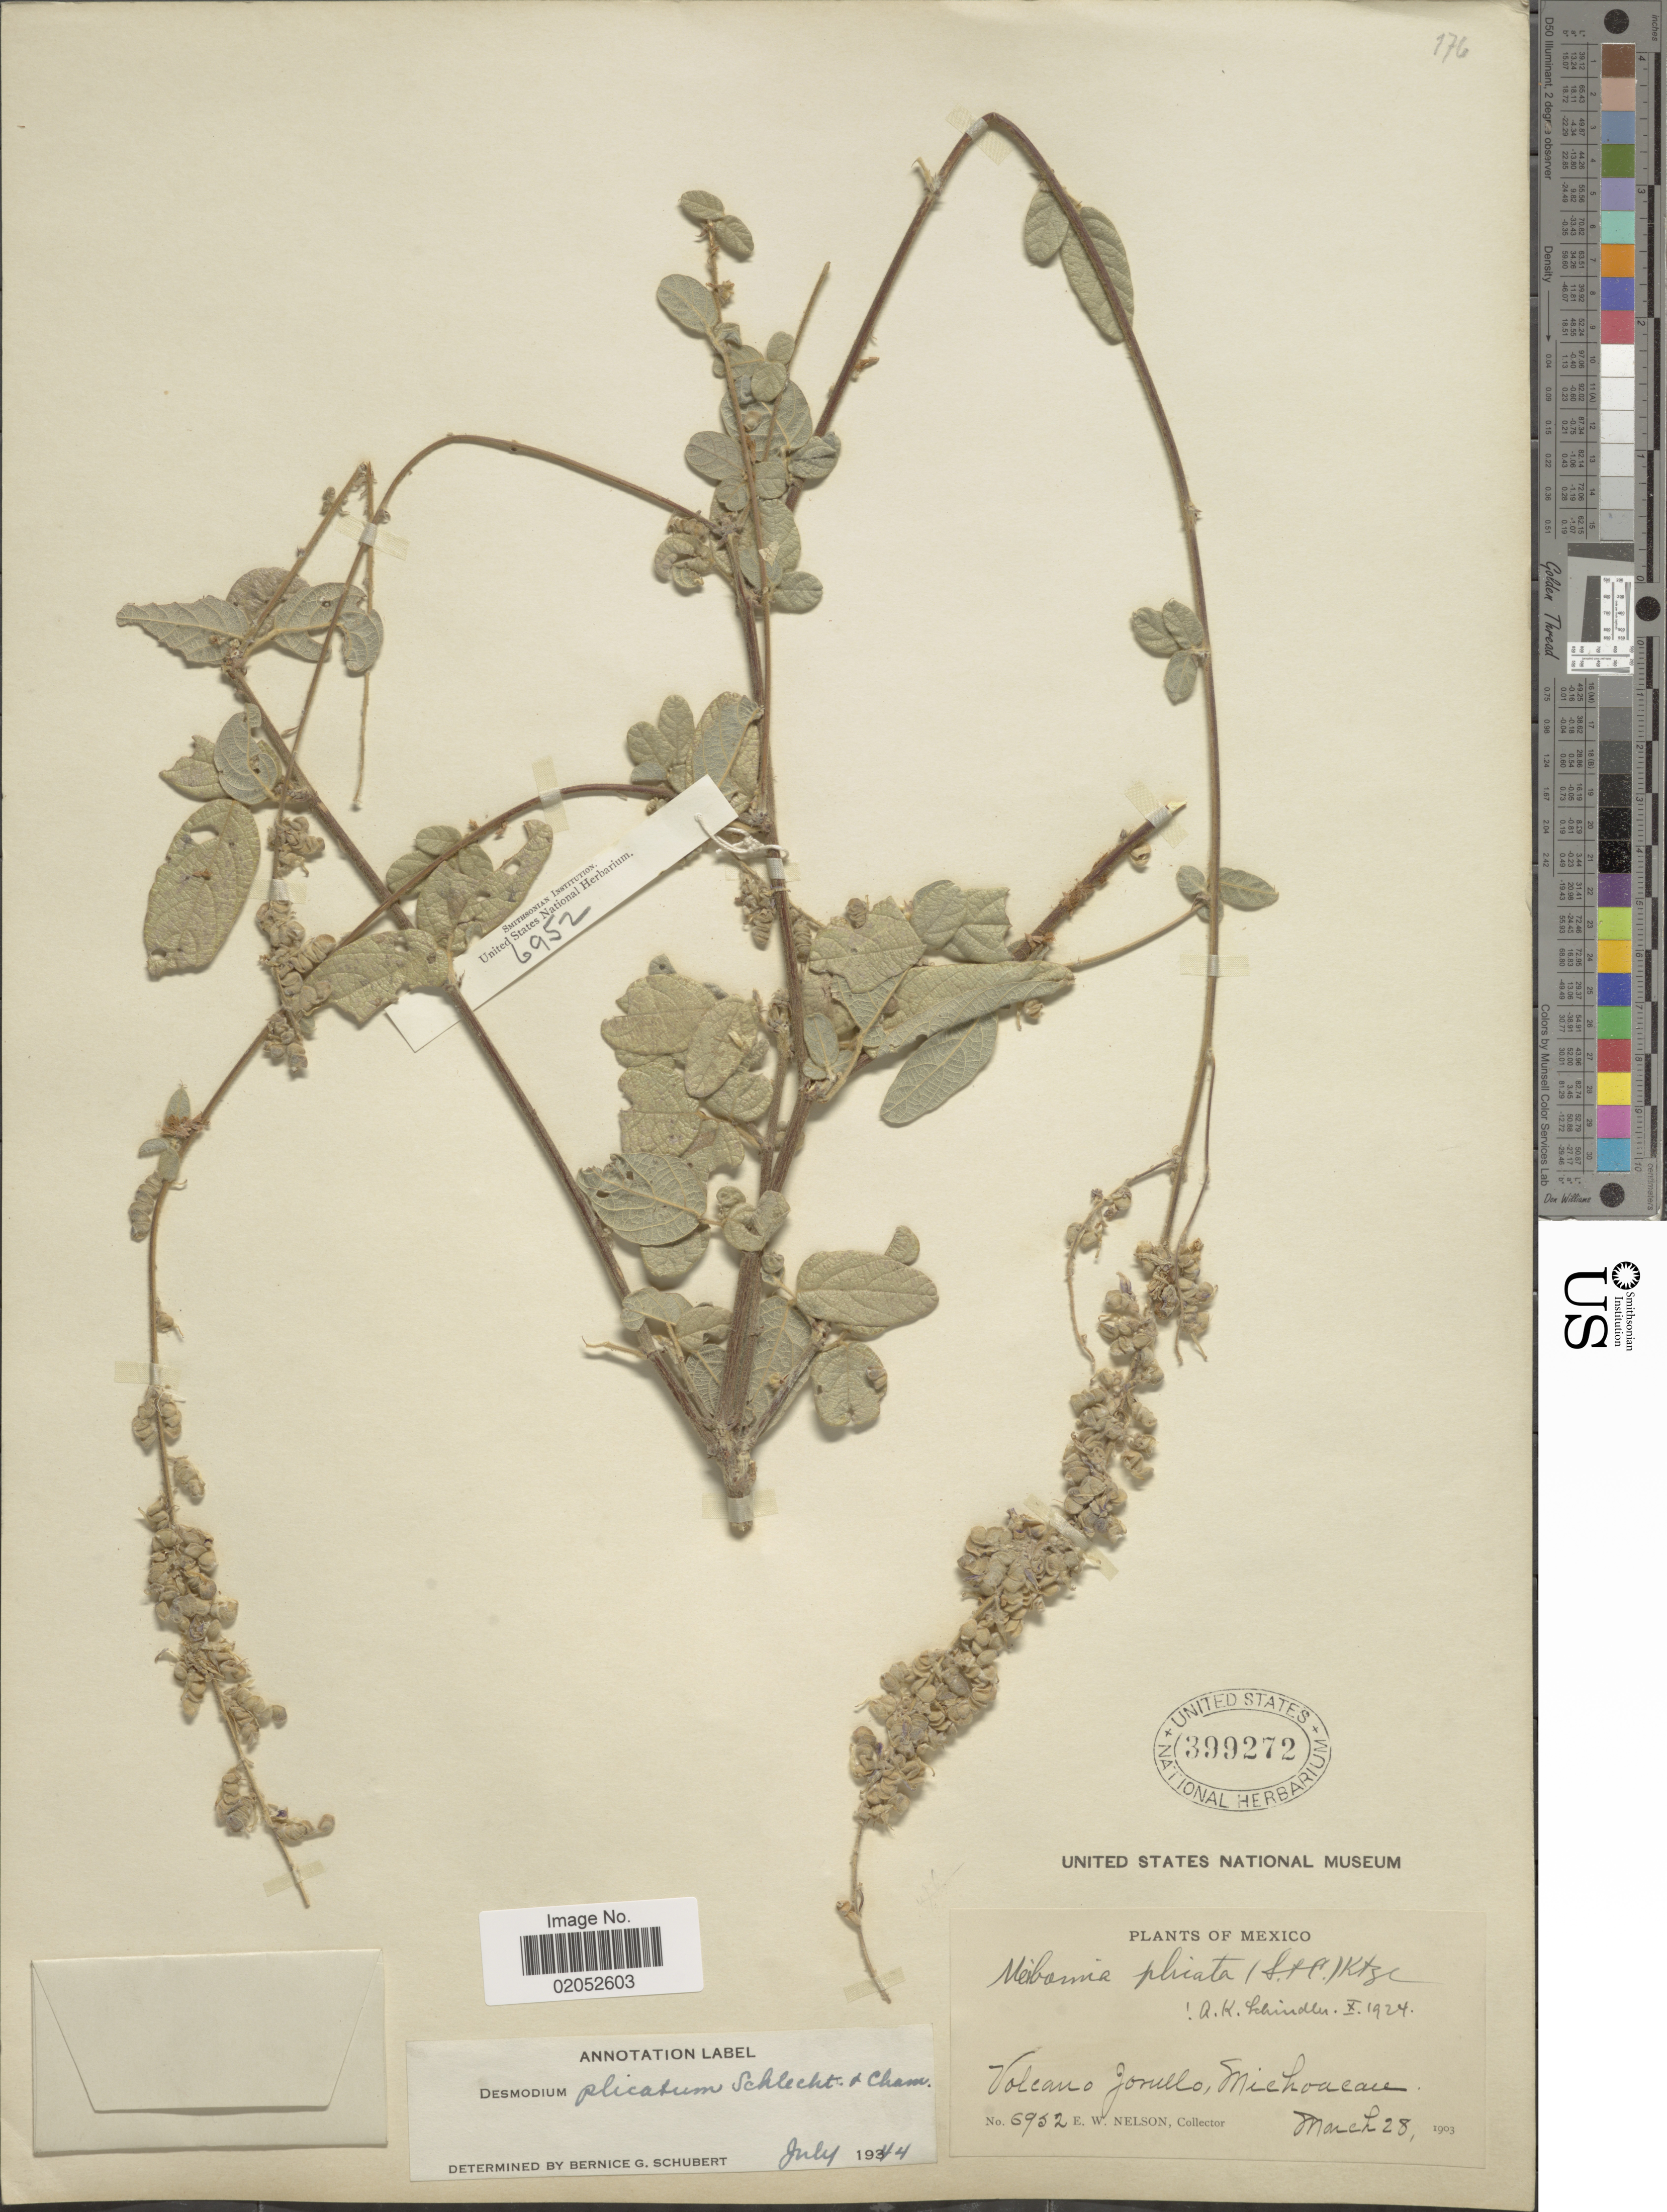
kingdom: Plantae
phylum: Tracheophyta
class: Magnoliopsida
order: Fabales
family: Fabaceae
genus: Desmodium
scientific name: Desmodium plicatum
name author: Schltdl. & Cham.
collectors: E. W. Nelson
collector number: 6952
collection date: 1903-03-28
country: Mexico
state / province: Michoacán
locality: Volcano Jonello, Michoacan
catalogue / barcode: US 399272